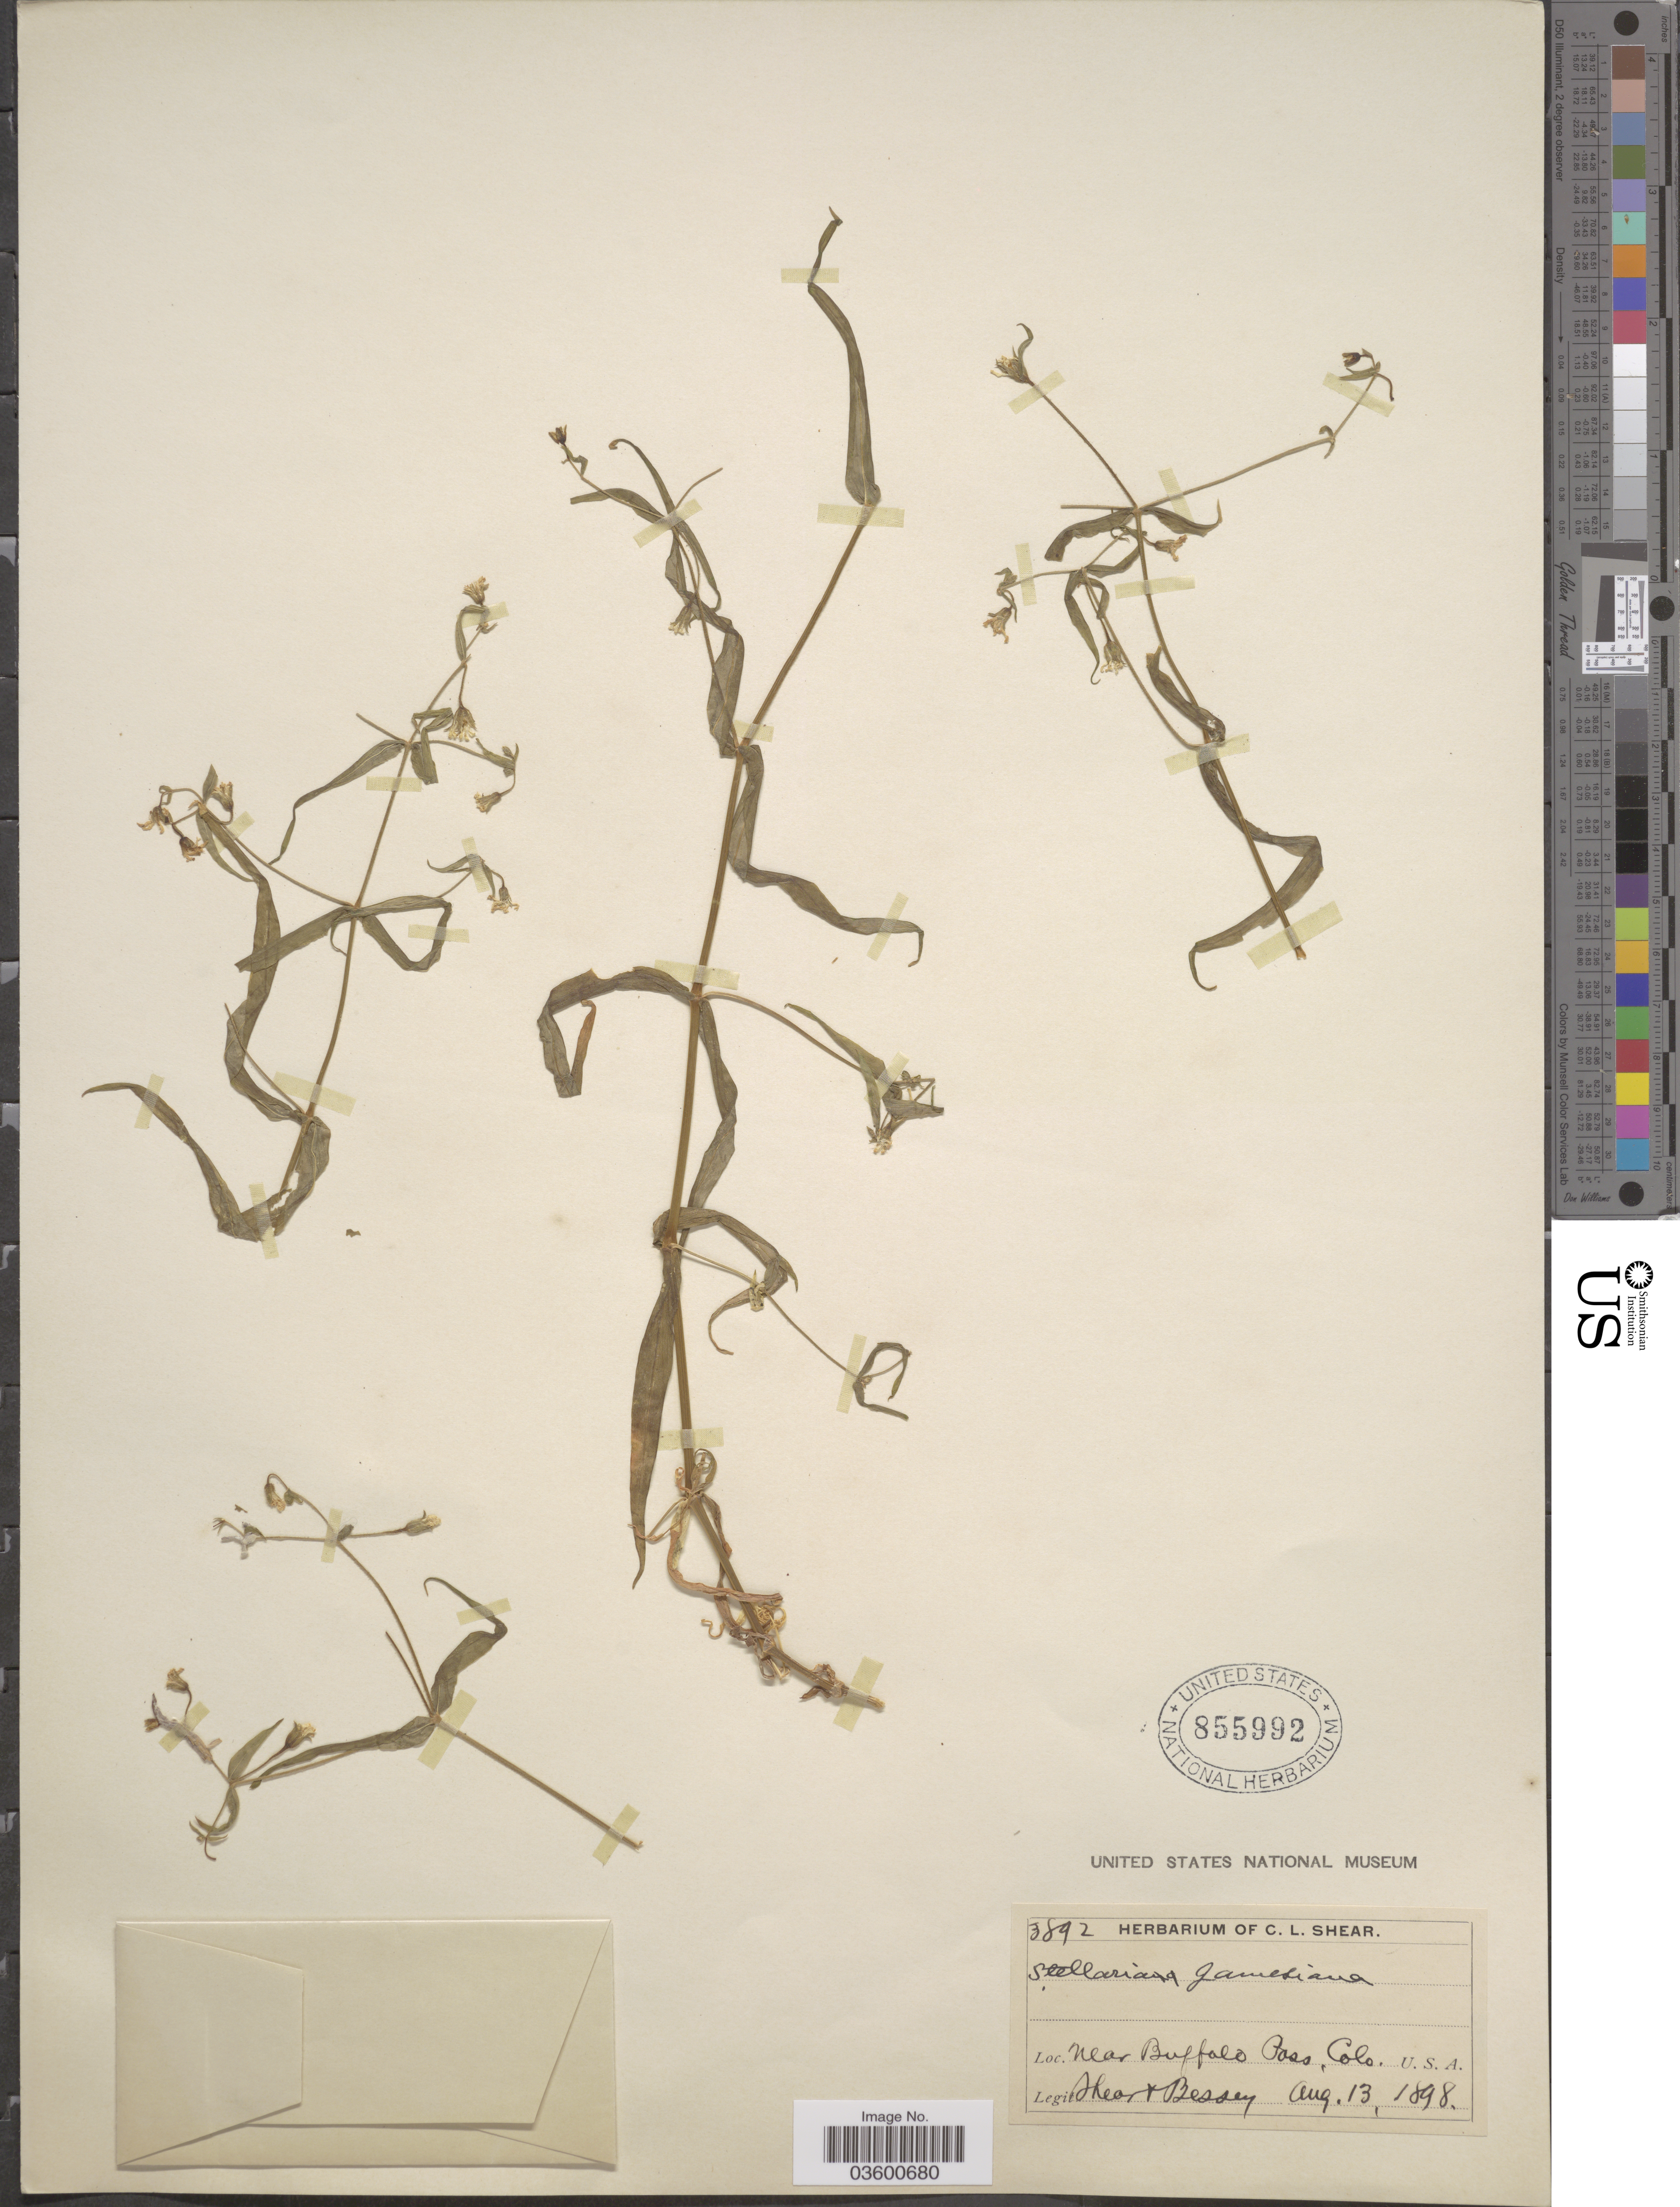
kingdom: Plantae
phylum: Tracheophyta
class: Magnoliopsida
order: Caryophyllales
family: Caryophyllaceae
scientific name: Torreyostellaria jamesiana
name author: (Torr.) Gang Yao et al.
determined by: Strong, M. T., (US), Smithsonian Institution - National Museum of Natural History (UNITED STATES)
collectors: C. L. Shear & -. Bessey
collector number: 3892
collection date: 1898-08-13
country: United States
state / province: Colorado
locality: Near Buffalo Pass.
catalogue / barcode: US 855992